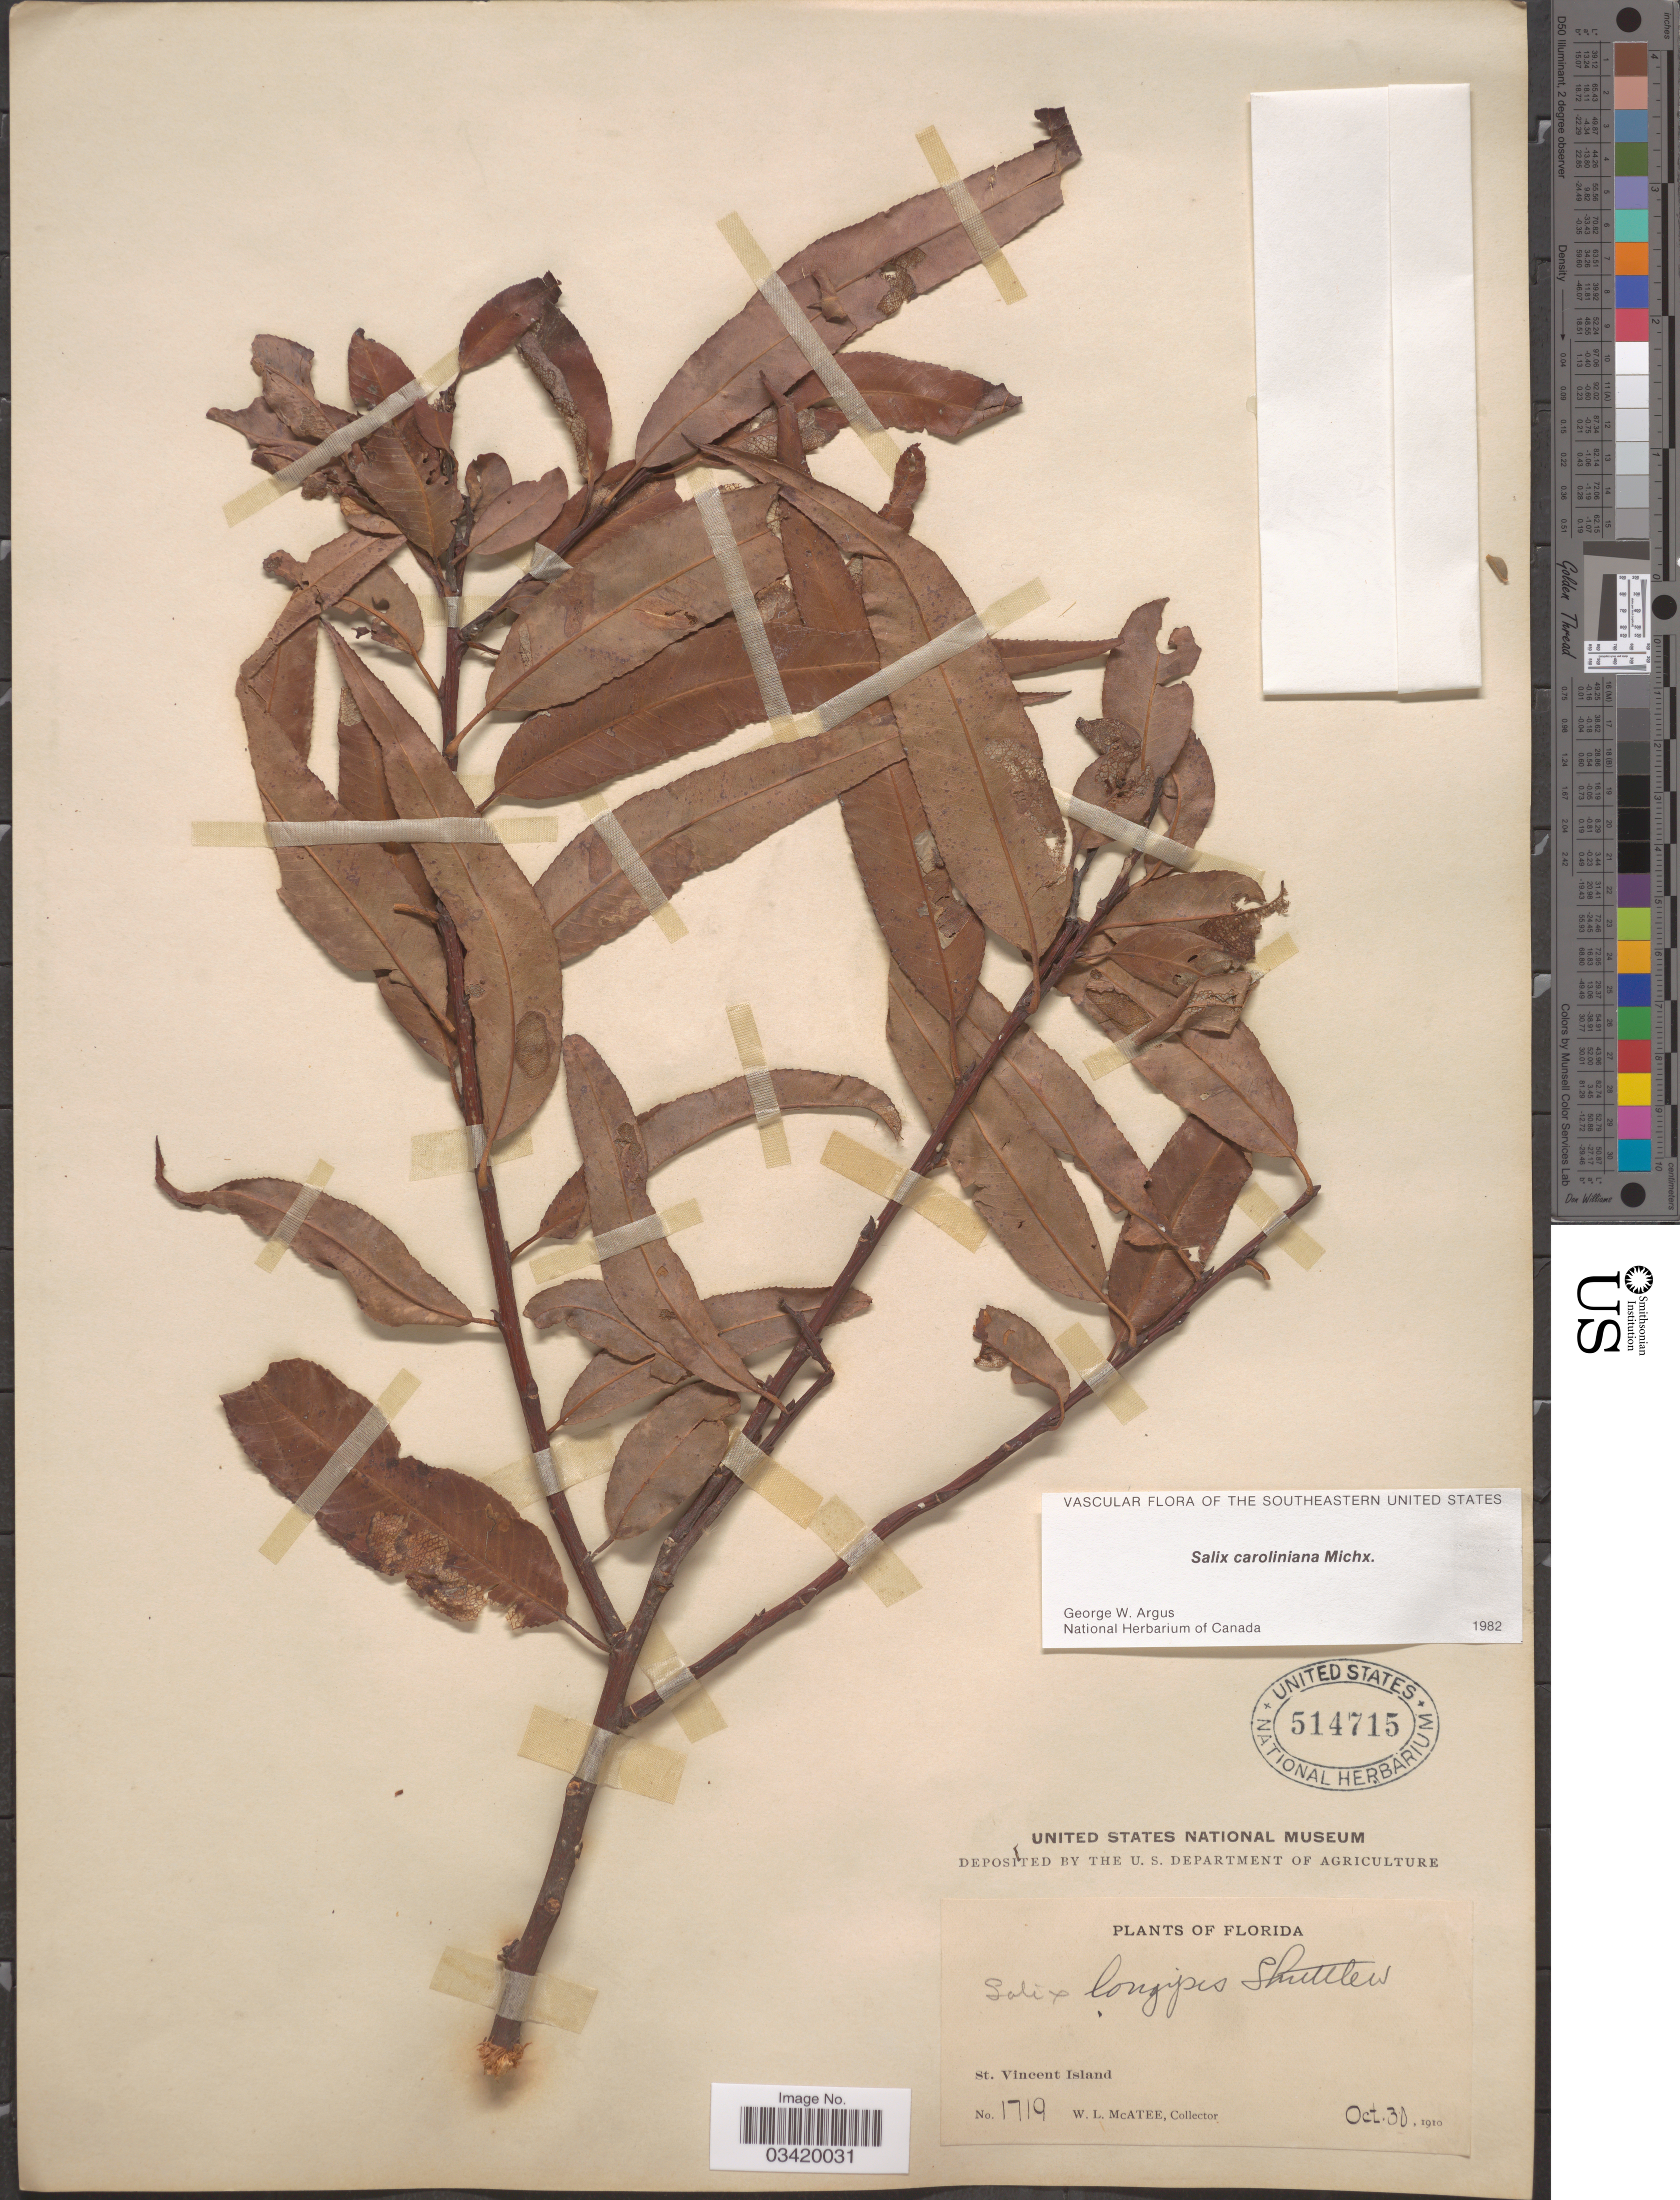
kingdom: Plantae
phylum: Tracheophyta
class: Magnoliopsida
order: Malpighiales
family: Salicaceae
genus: Salix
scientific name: Salix caroliniana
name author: Michx.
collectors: W. McAtee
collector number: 1719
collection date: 1910-10-30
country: United States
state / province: Florida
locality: St. Vincent Island.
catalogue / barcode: US 514715